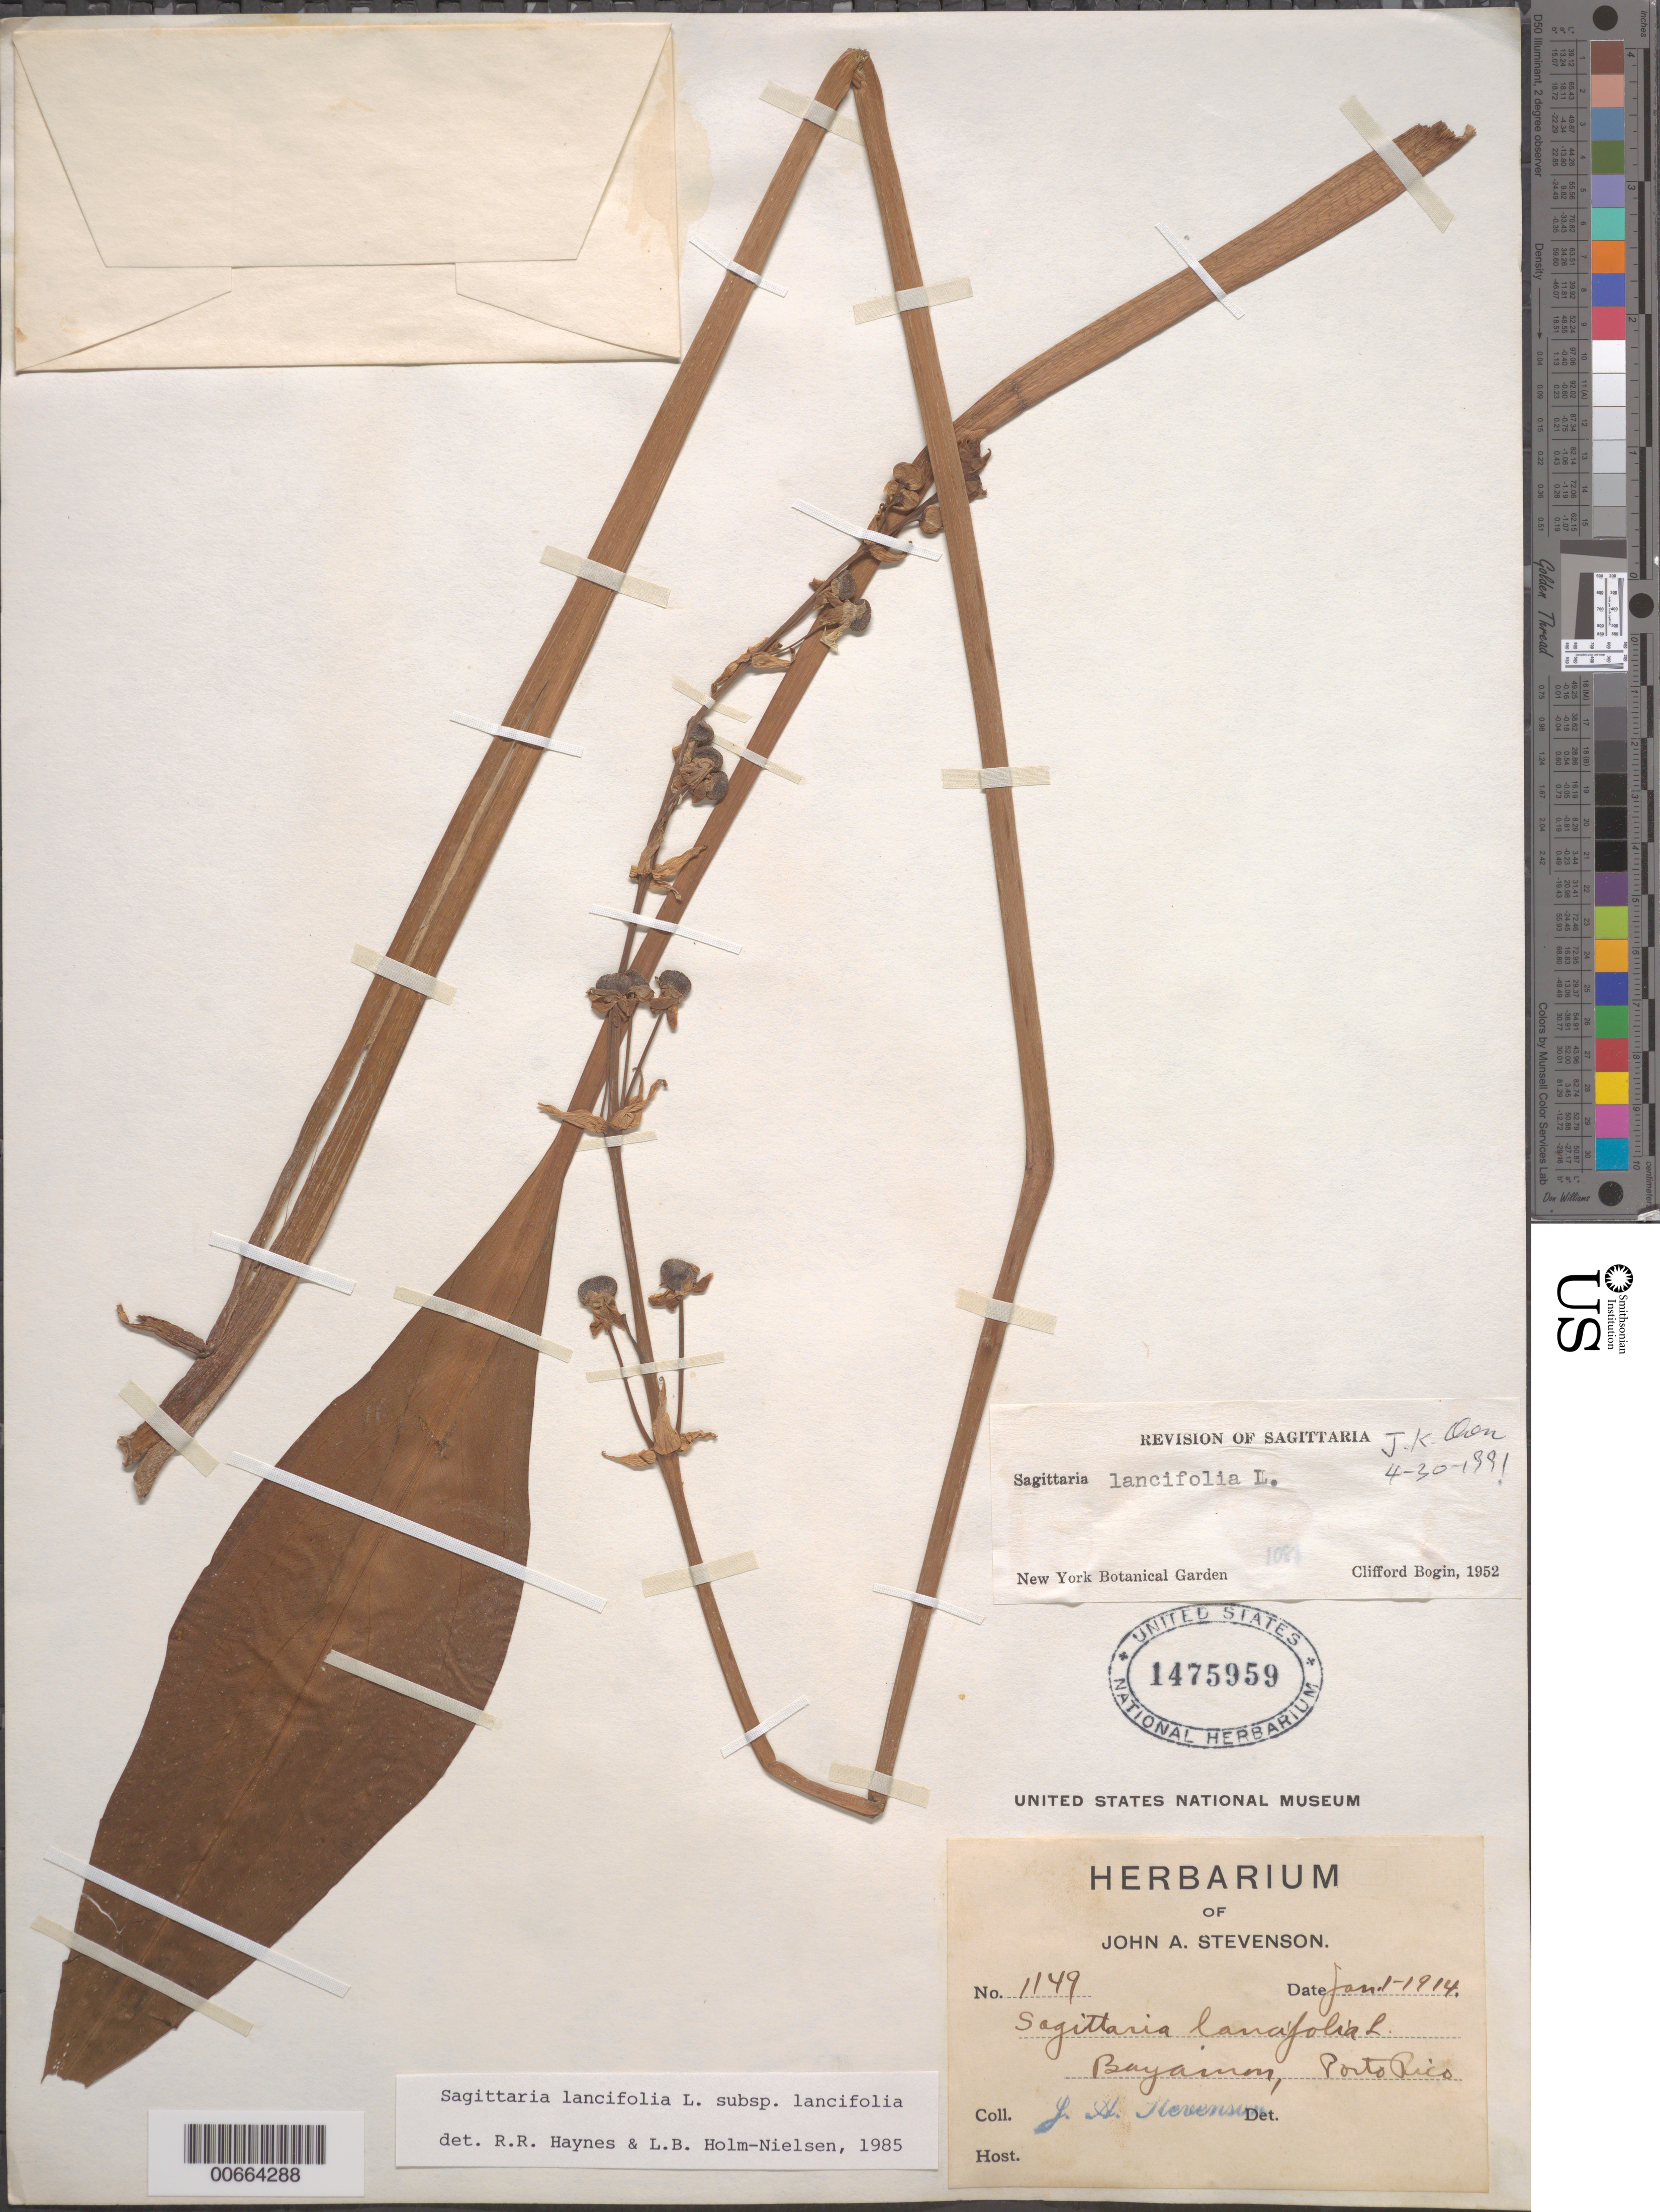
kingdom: Plantae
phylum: Tracheophyta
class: Liliopsida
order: Alismatales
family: Alismataceae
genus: Sagittaria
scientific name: Sagittaria lancifolia subsp. lancifolia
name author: L.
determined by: Haynes, R. R.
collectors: J. Stevenson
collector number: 1149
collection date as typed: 01 Jan 1914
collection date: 1914-01-01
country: Puerto Rico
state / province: Bayamón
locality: Bayamon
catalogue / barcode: US 1475959